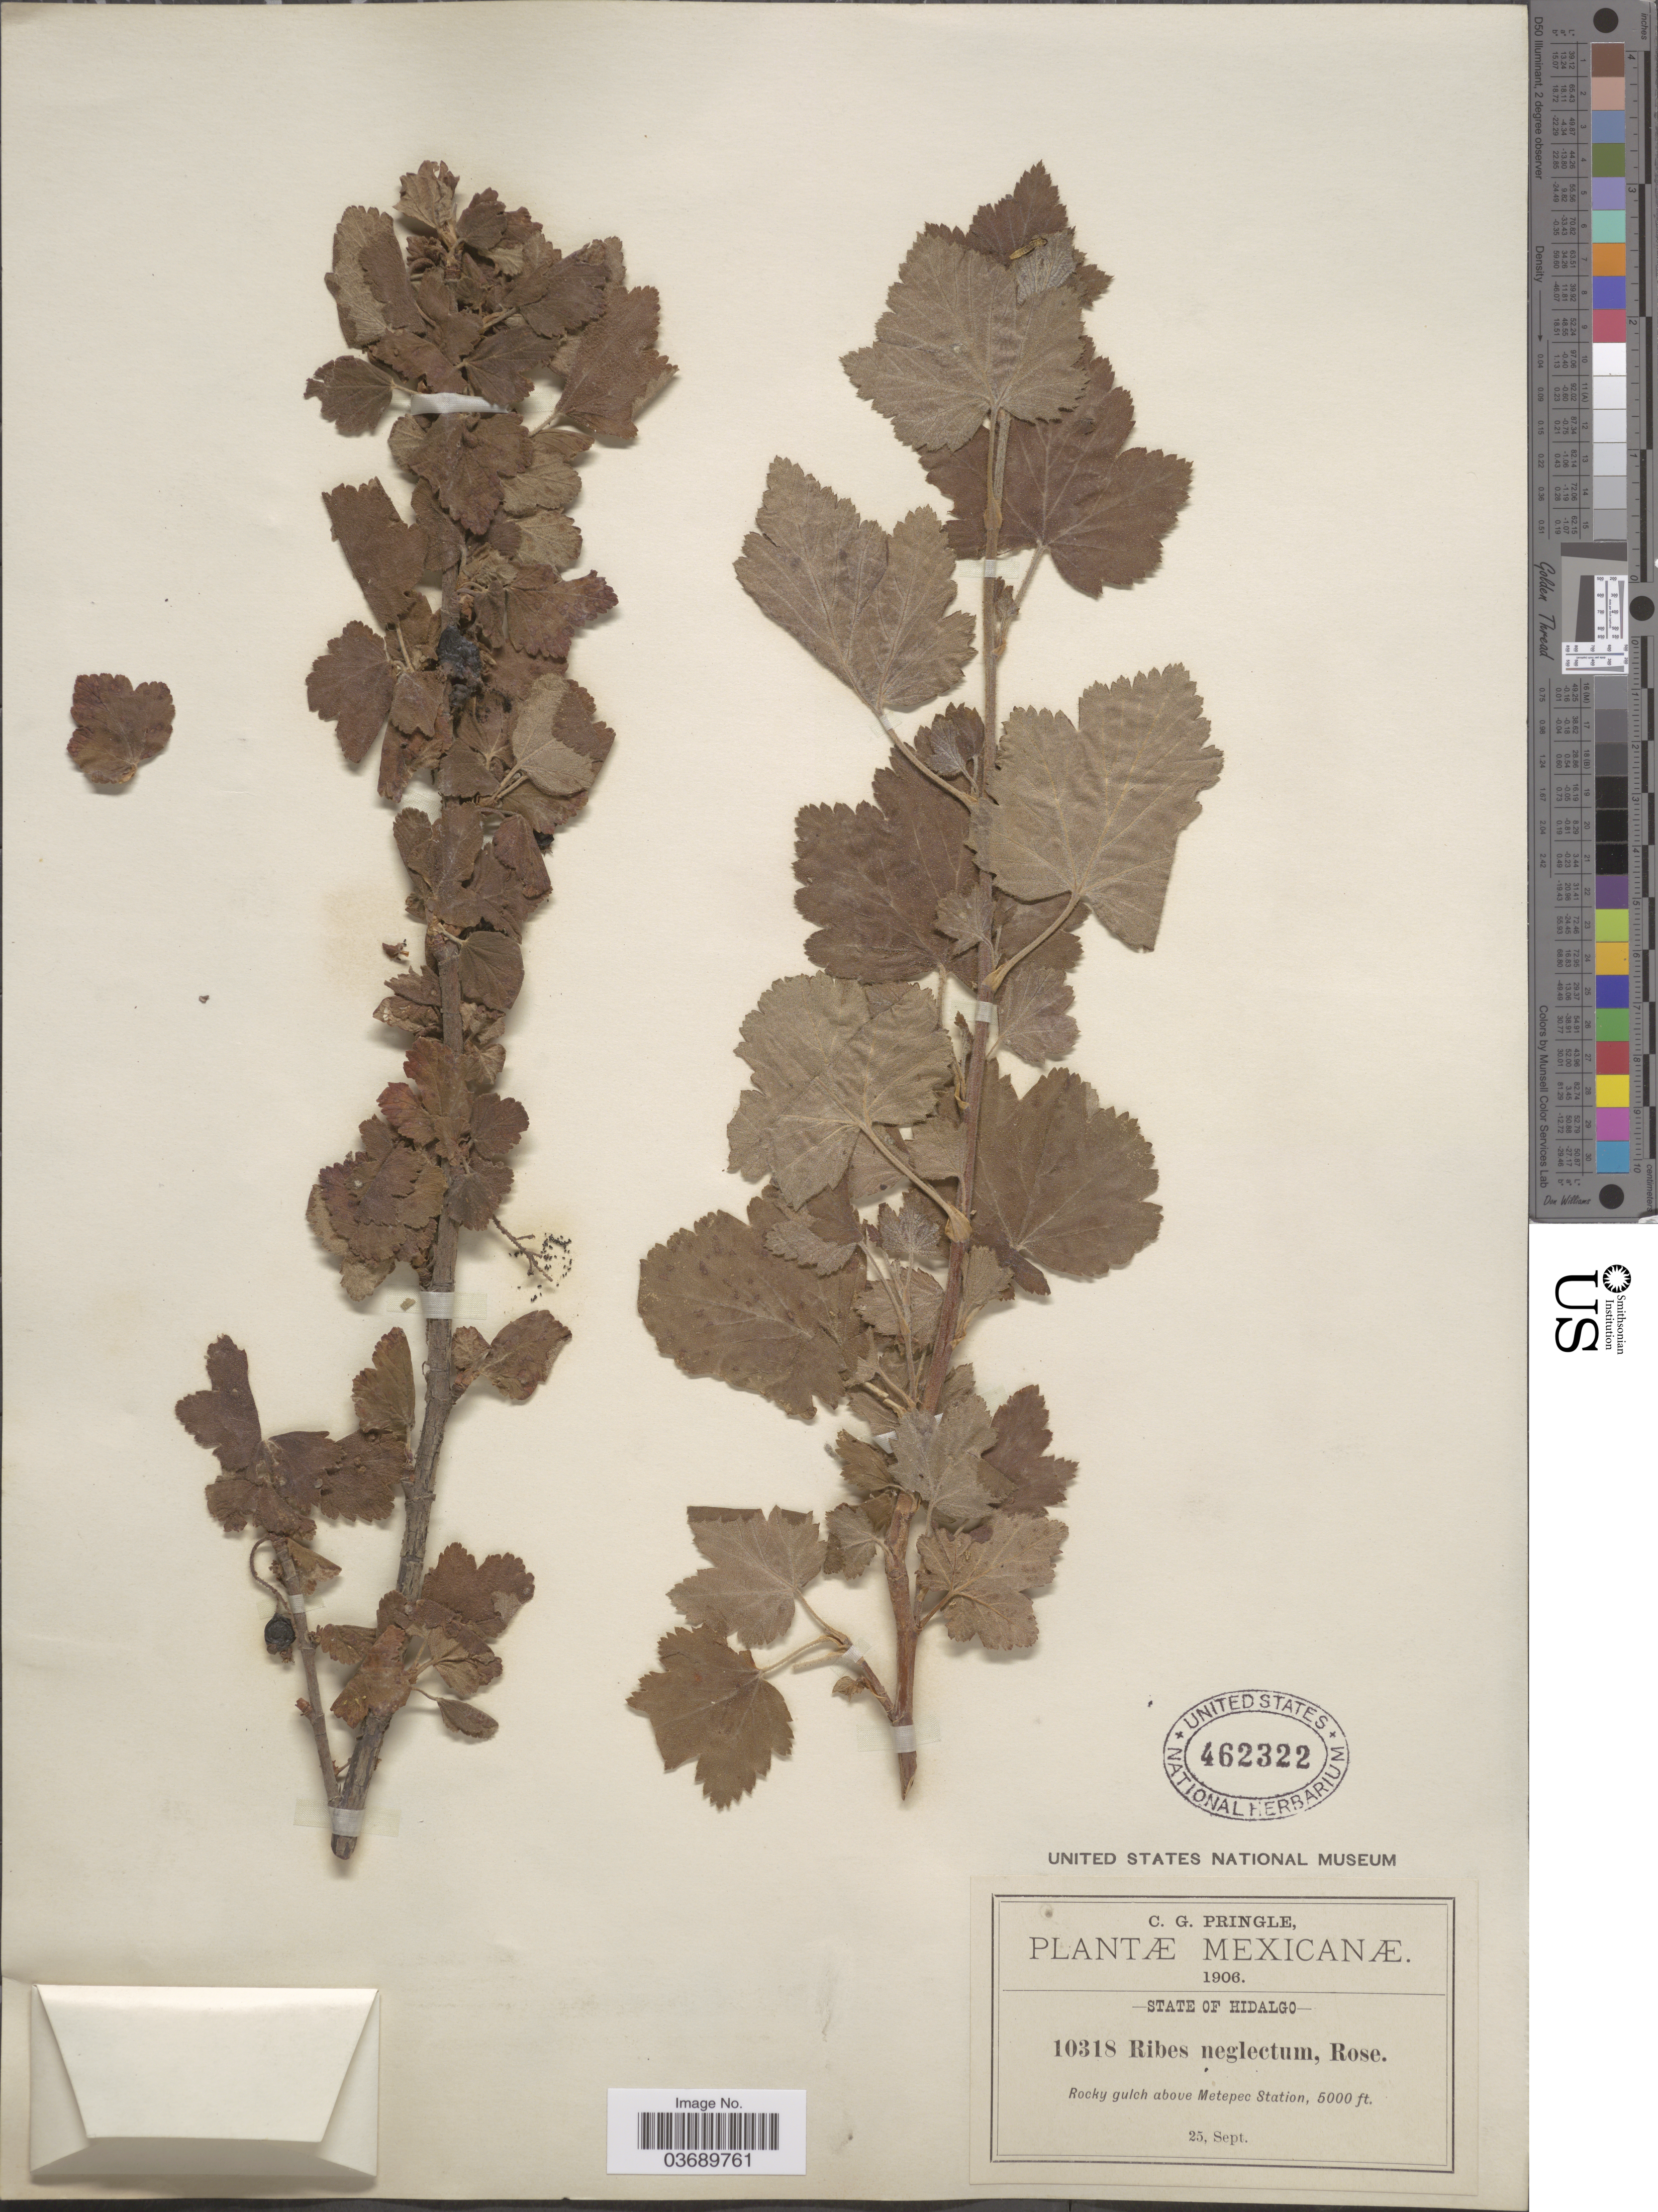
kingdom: Plantae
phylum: Tracheophyta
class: Magnoliopsida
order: Saxifragales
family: Grossulariaceae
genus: Ribes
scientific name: Ribes neglectum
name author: Rose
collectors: C. G. Pringle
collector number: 10318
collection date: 1906-09-25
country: Mexico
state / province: Hidalgo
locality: State of Hidalgo. Rocky gulch above Metepec Station.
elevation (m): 1524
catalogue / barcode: US 462322